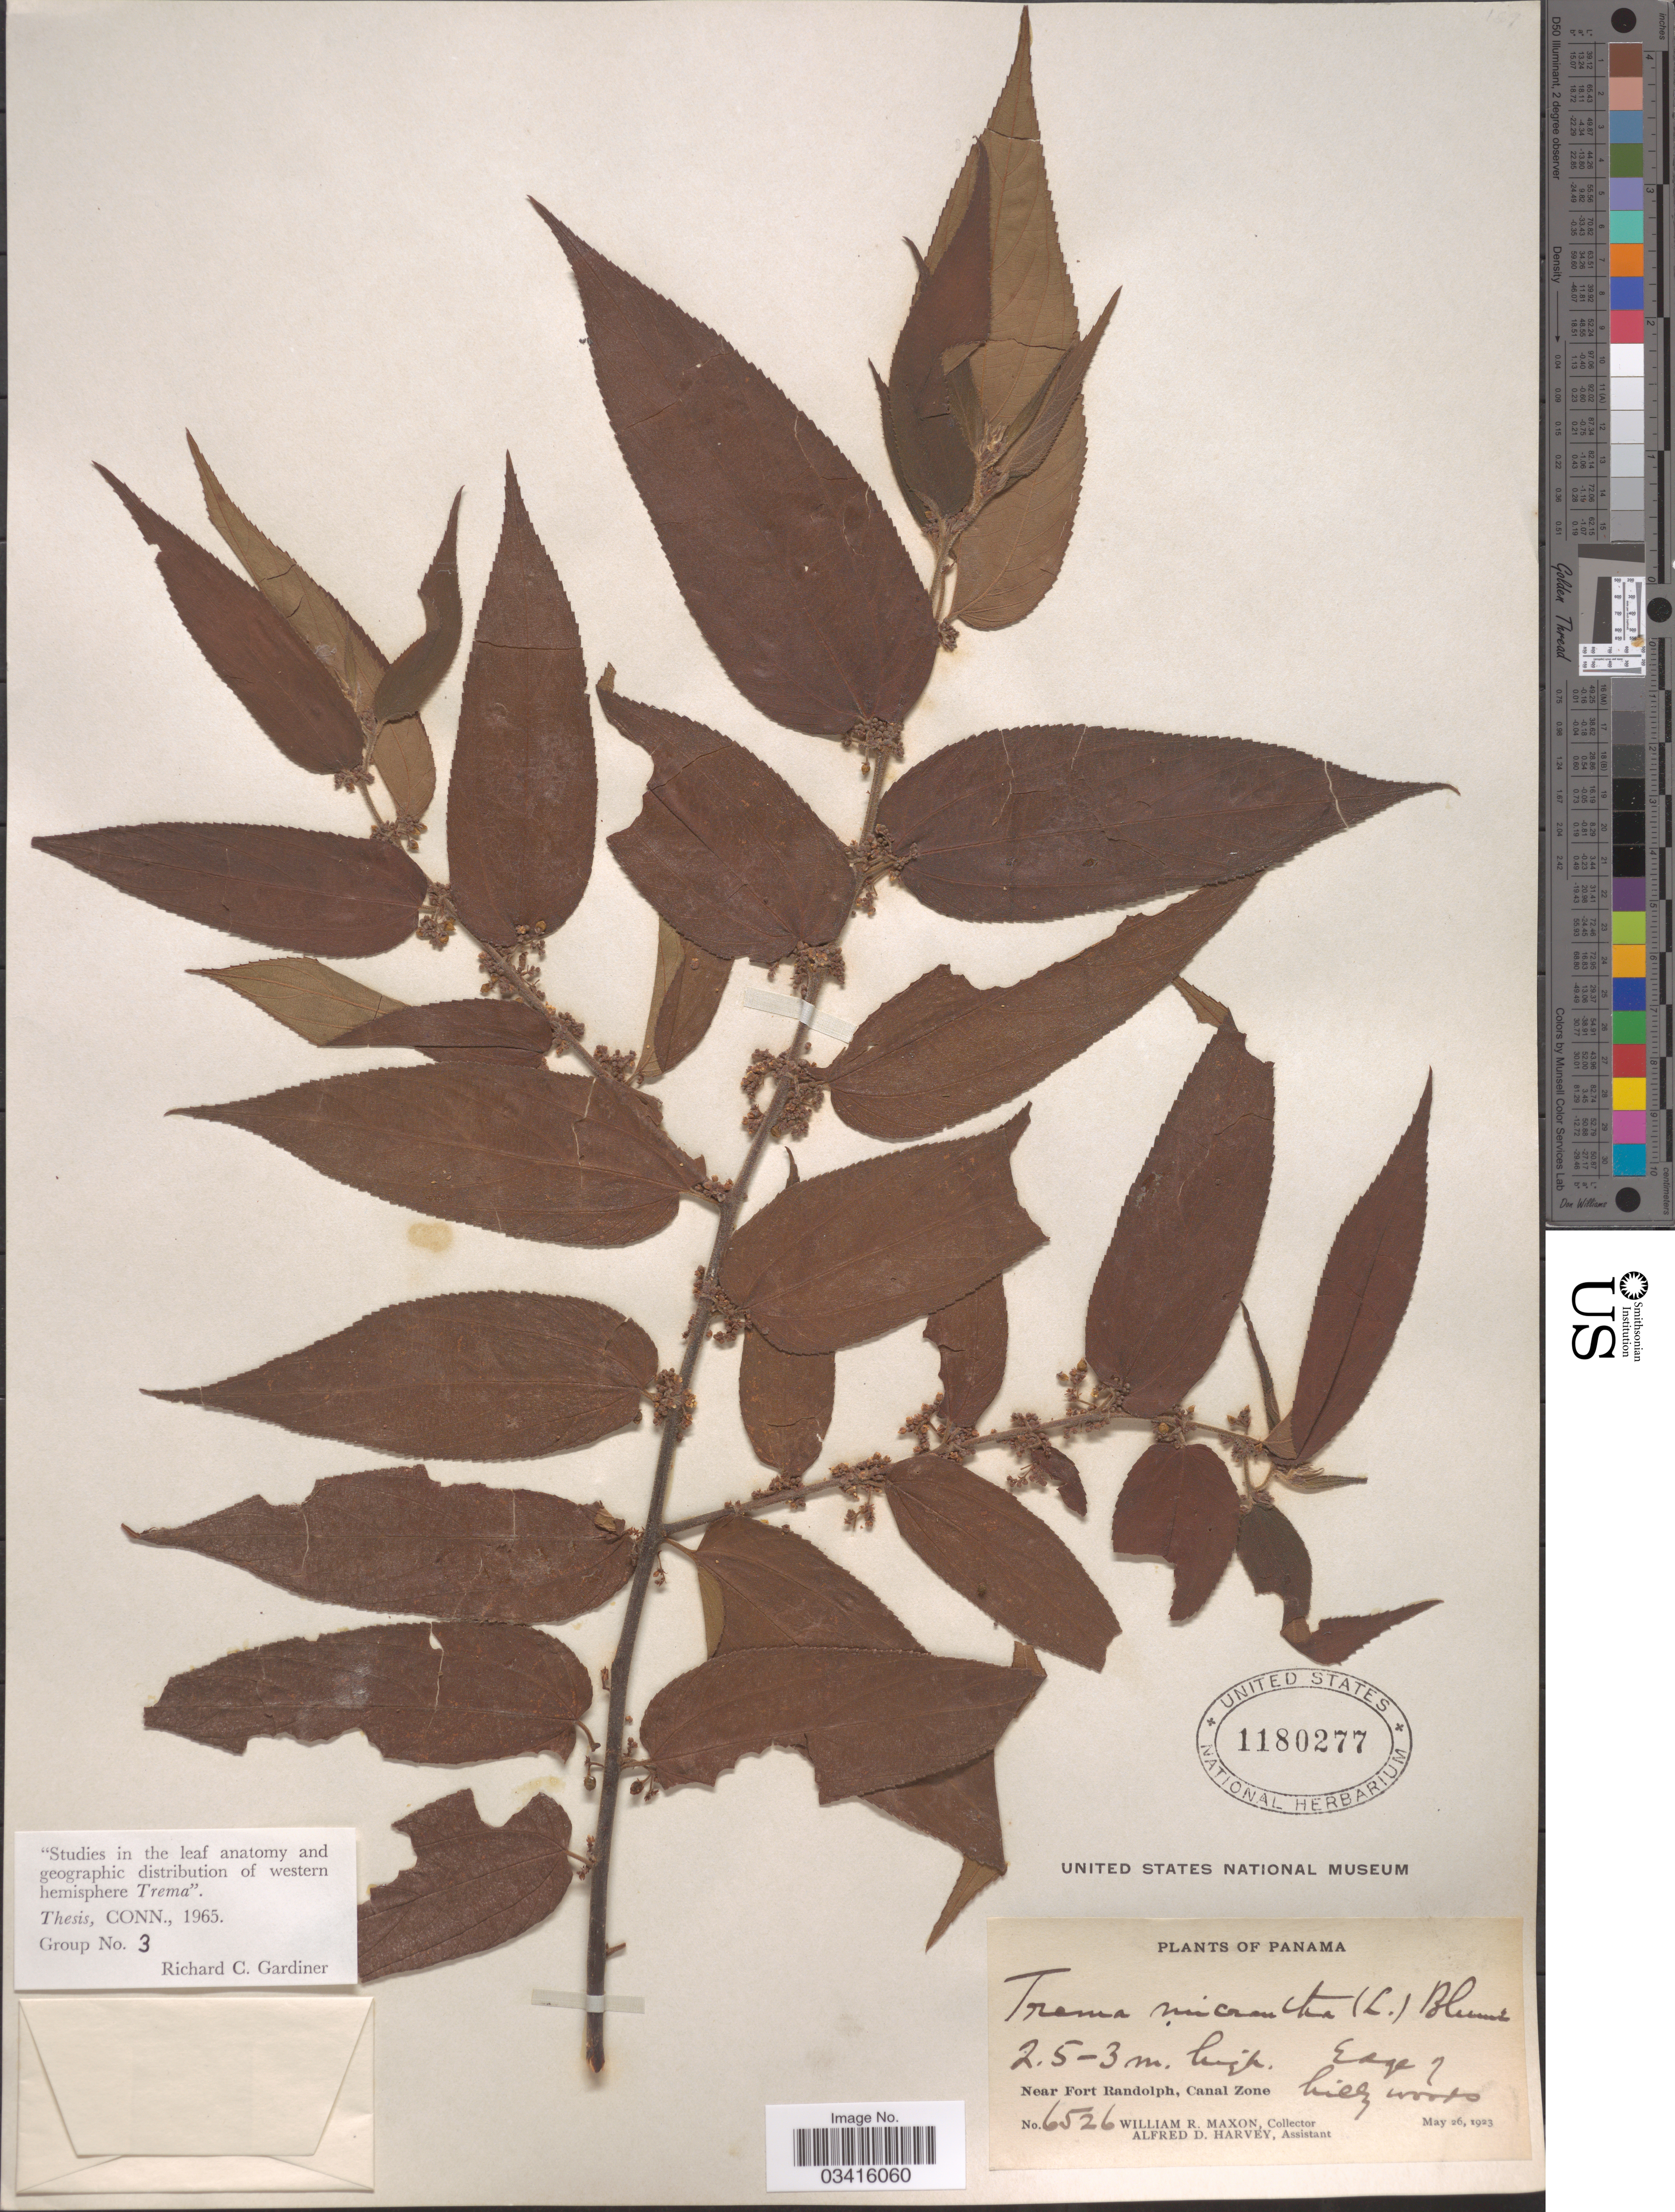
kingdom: Plantae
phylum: Tracheophyta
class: Magnoliopsida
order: Rosales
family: Cannabaceae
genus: Trema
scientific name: Trema micranthum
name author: (L.) Blume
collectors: W. R. Maxon & A. D. Harvey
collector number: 6526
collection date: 1923-05-26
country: Panama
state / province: Colón / Panamá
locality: Near Fort Randolph, Canal Zone.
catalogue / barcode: US 1180277